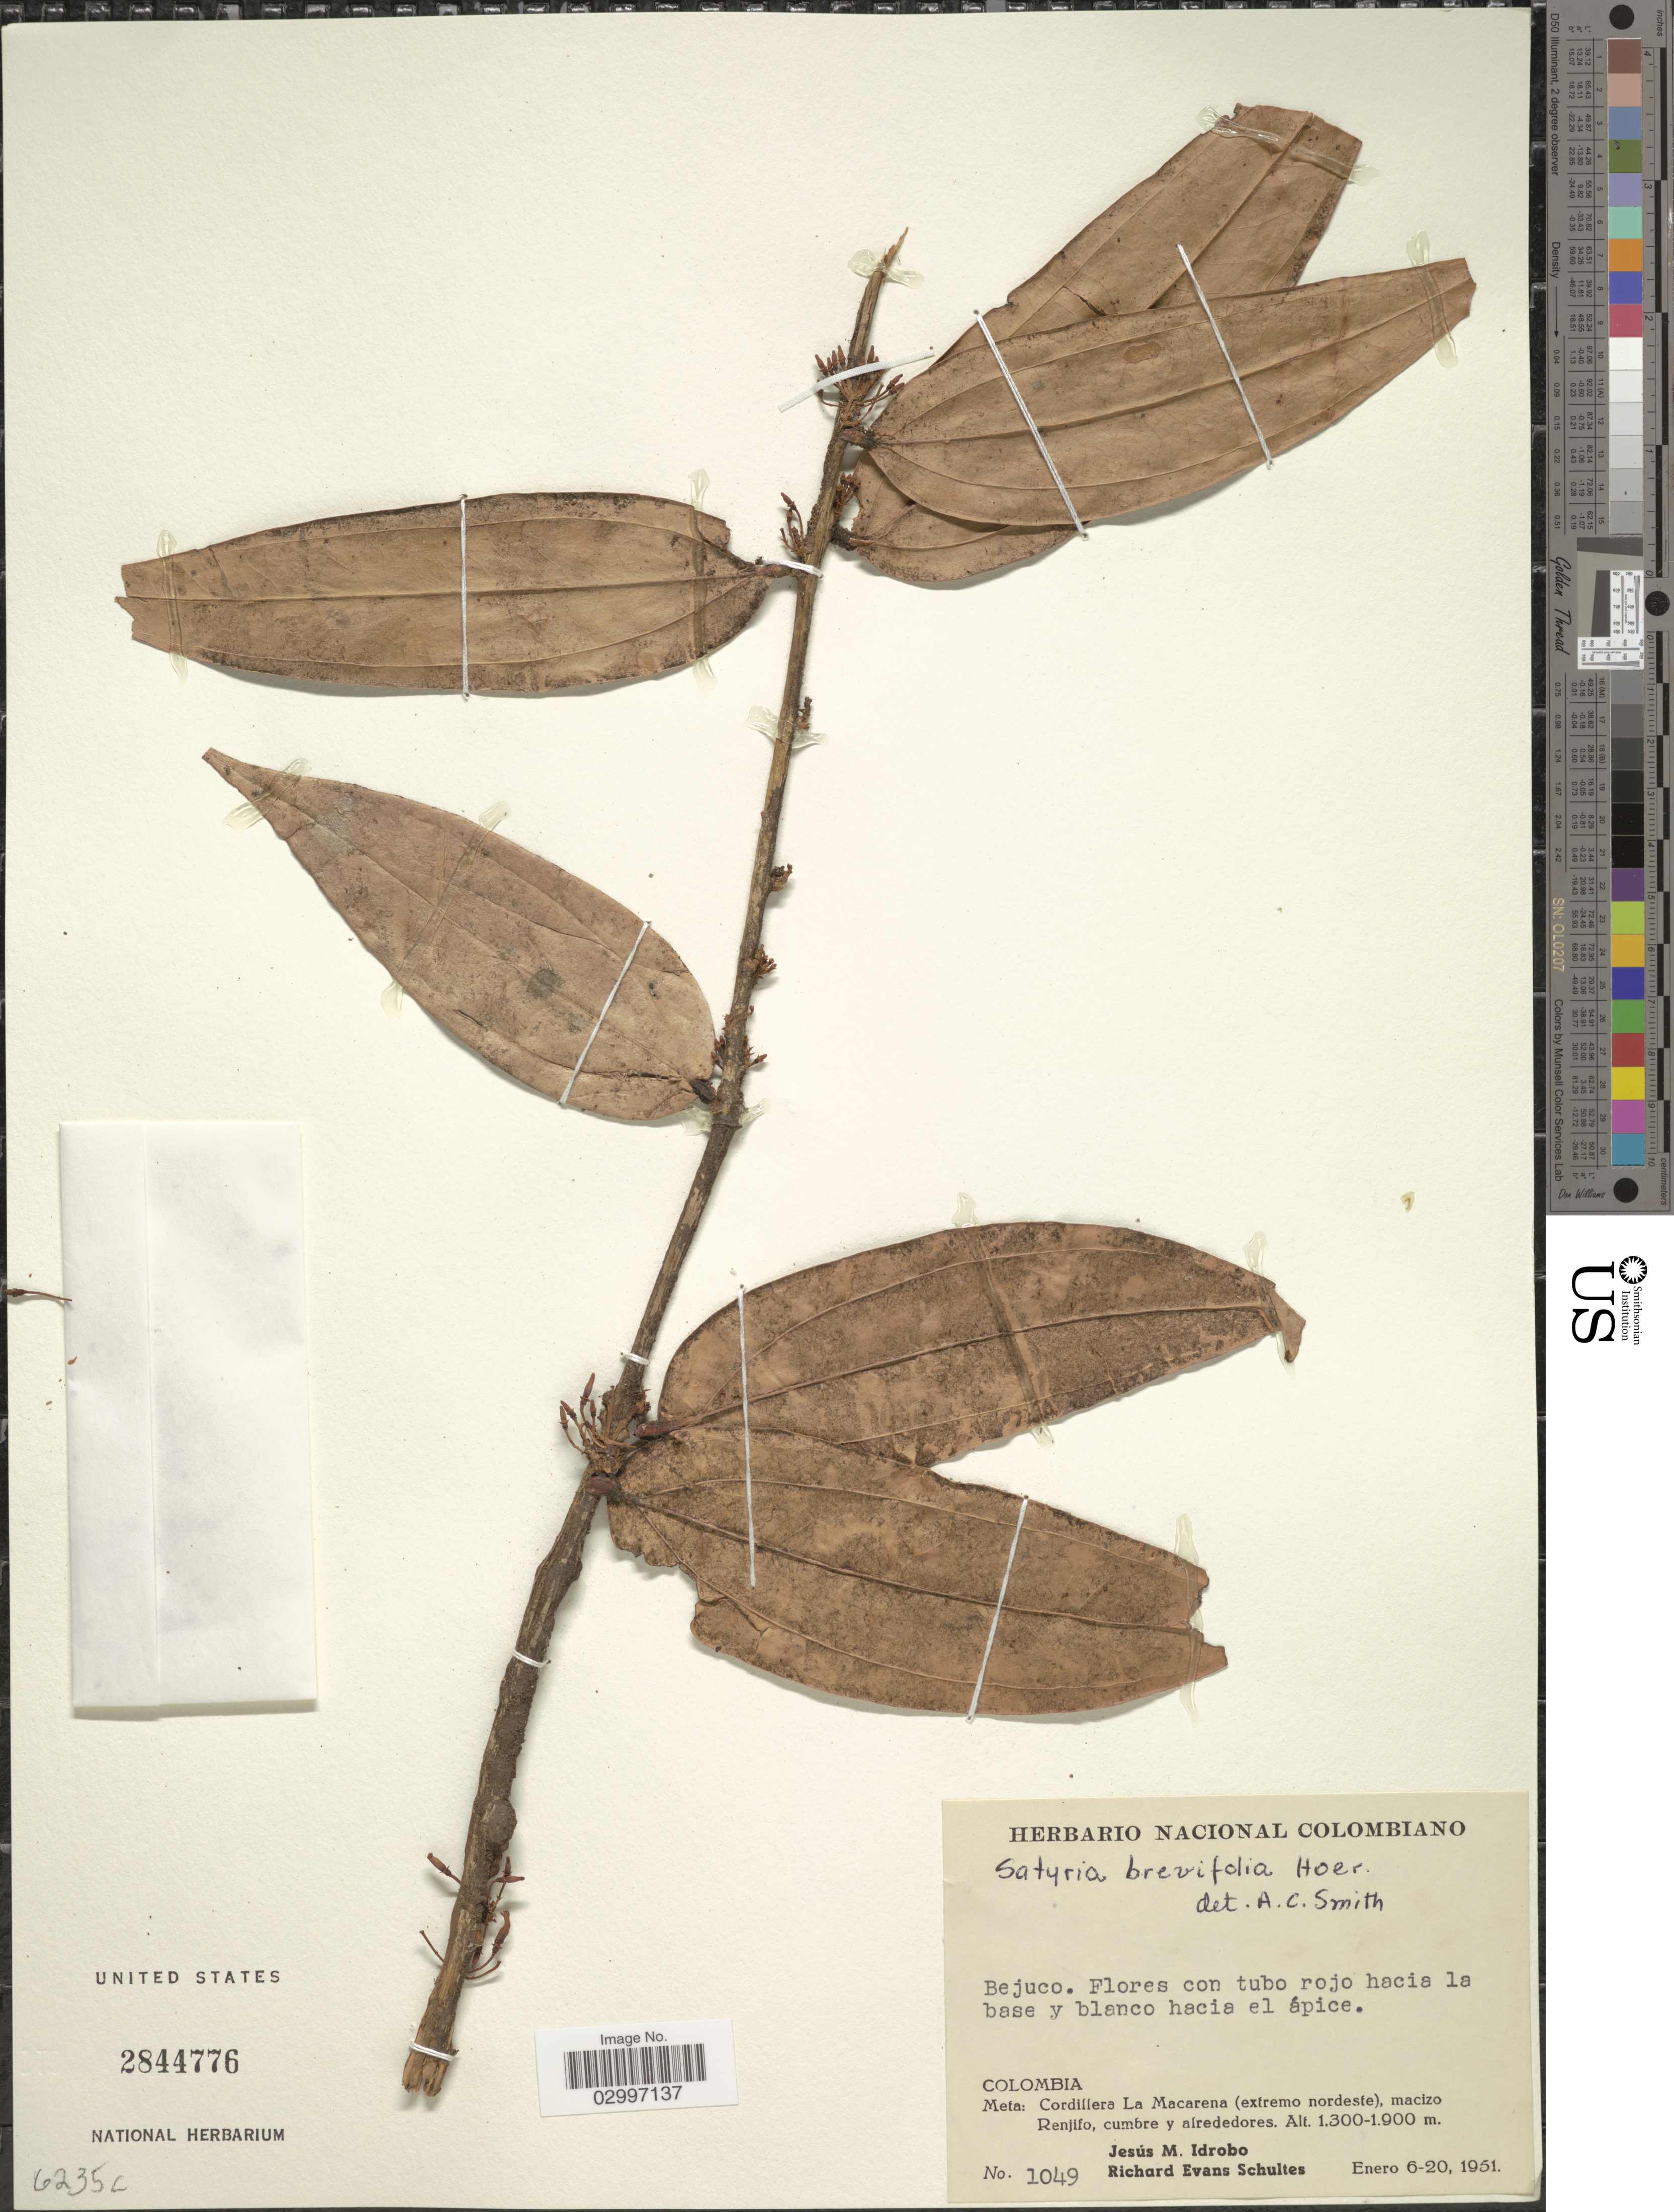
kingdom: Plantae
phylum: Tracheophyta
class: Magnoliopsida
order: Ericales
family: Ericaceae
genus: Satyria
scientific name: Satyria breviflora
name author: Hoerold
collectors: J. M. Idrobo & R. E. Schultes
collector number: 1049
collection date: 1951-01-06/1951-01-20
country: Colombia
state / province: Meta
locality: Cordillera La Macarena (extremo nordeste), macizo Renjifo, cumbre y alrededores.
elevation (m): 1300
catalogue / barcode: US 2844776